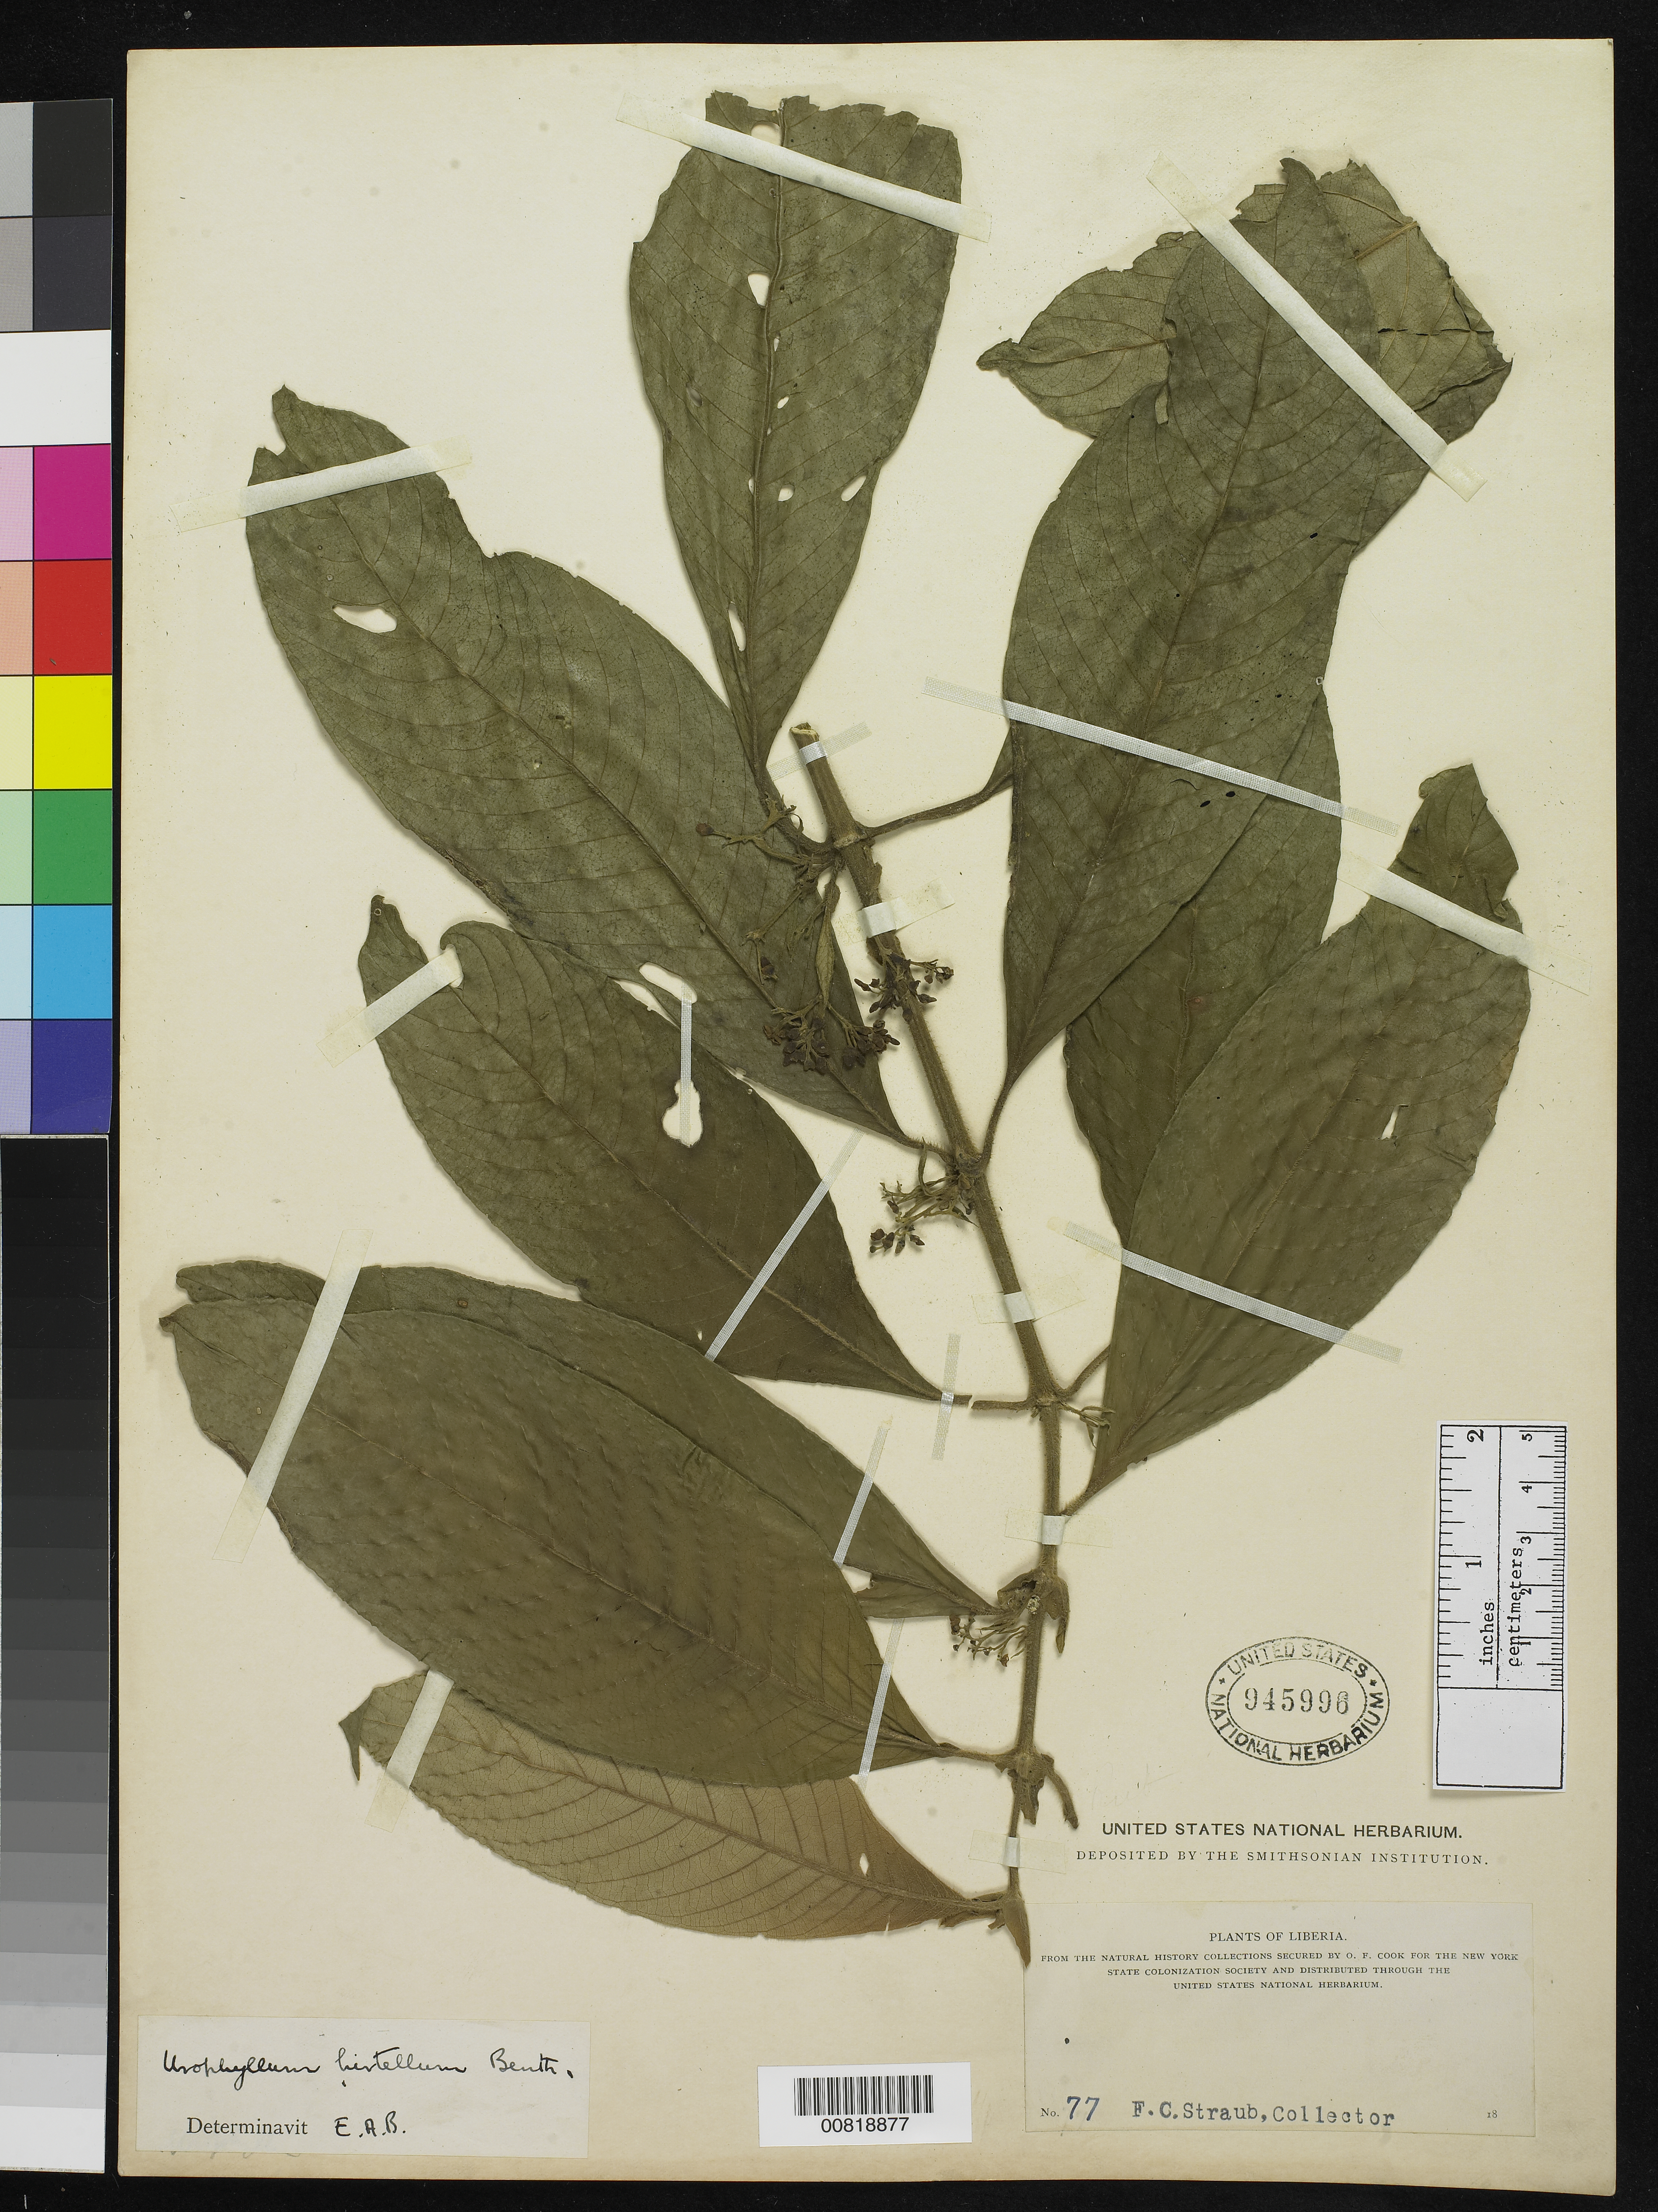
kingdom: Plantae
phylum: Tracheophyta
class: Magnoliopsida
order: Gentianales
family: Rubiaceae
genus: Urophyllum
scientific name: Urophyllum hirtellum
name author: Benth.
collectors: F. Straub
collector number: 77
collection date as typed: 18--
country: Liberia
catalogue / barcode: US 945996